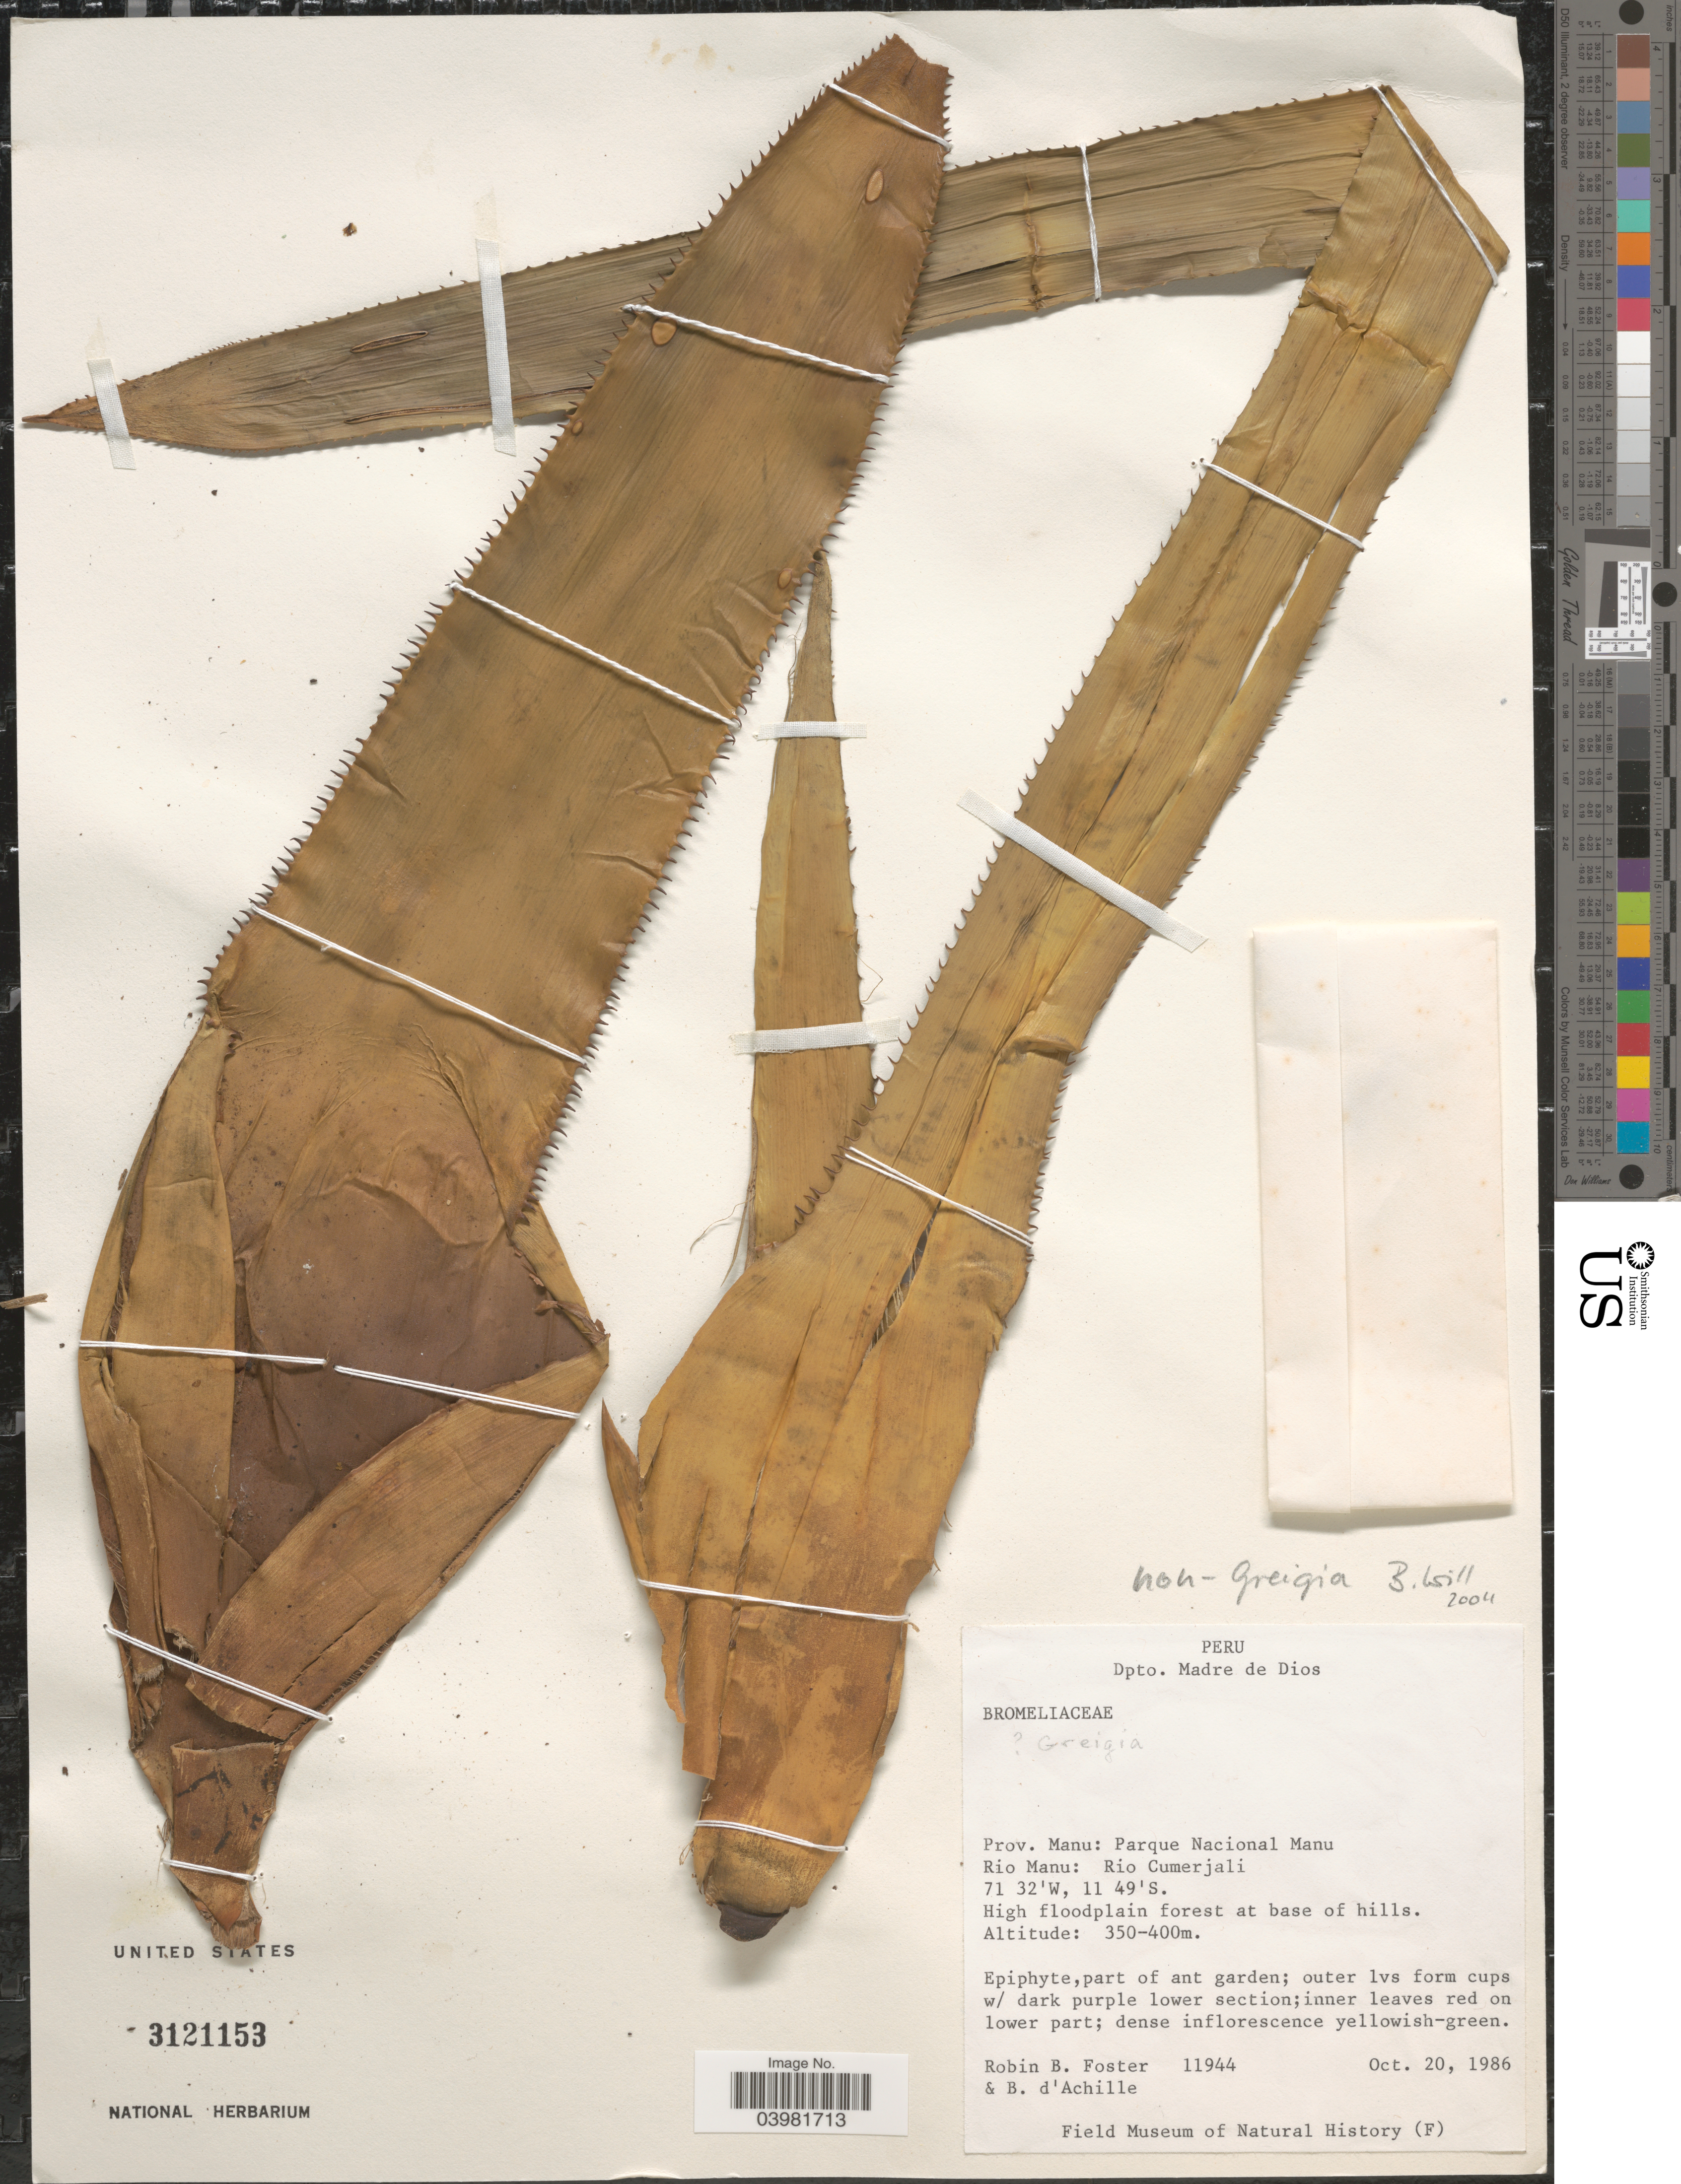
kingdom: Plantae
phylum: Tracheophyta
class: Liliopsida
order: Poales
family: Bromeliaceae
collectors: R. B. Foster & B. d'Achille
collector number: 11944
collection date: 1986-10-20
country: Peru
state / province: Madre de Dios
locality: Dpto. Madre de Dios. Prov. Manu: Parque Nacional Manu. Rio Manu: Rio Cumerjali. High floodplain forest at base of hills.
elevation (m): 350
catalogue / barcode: US 3121153